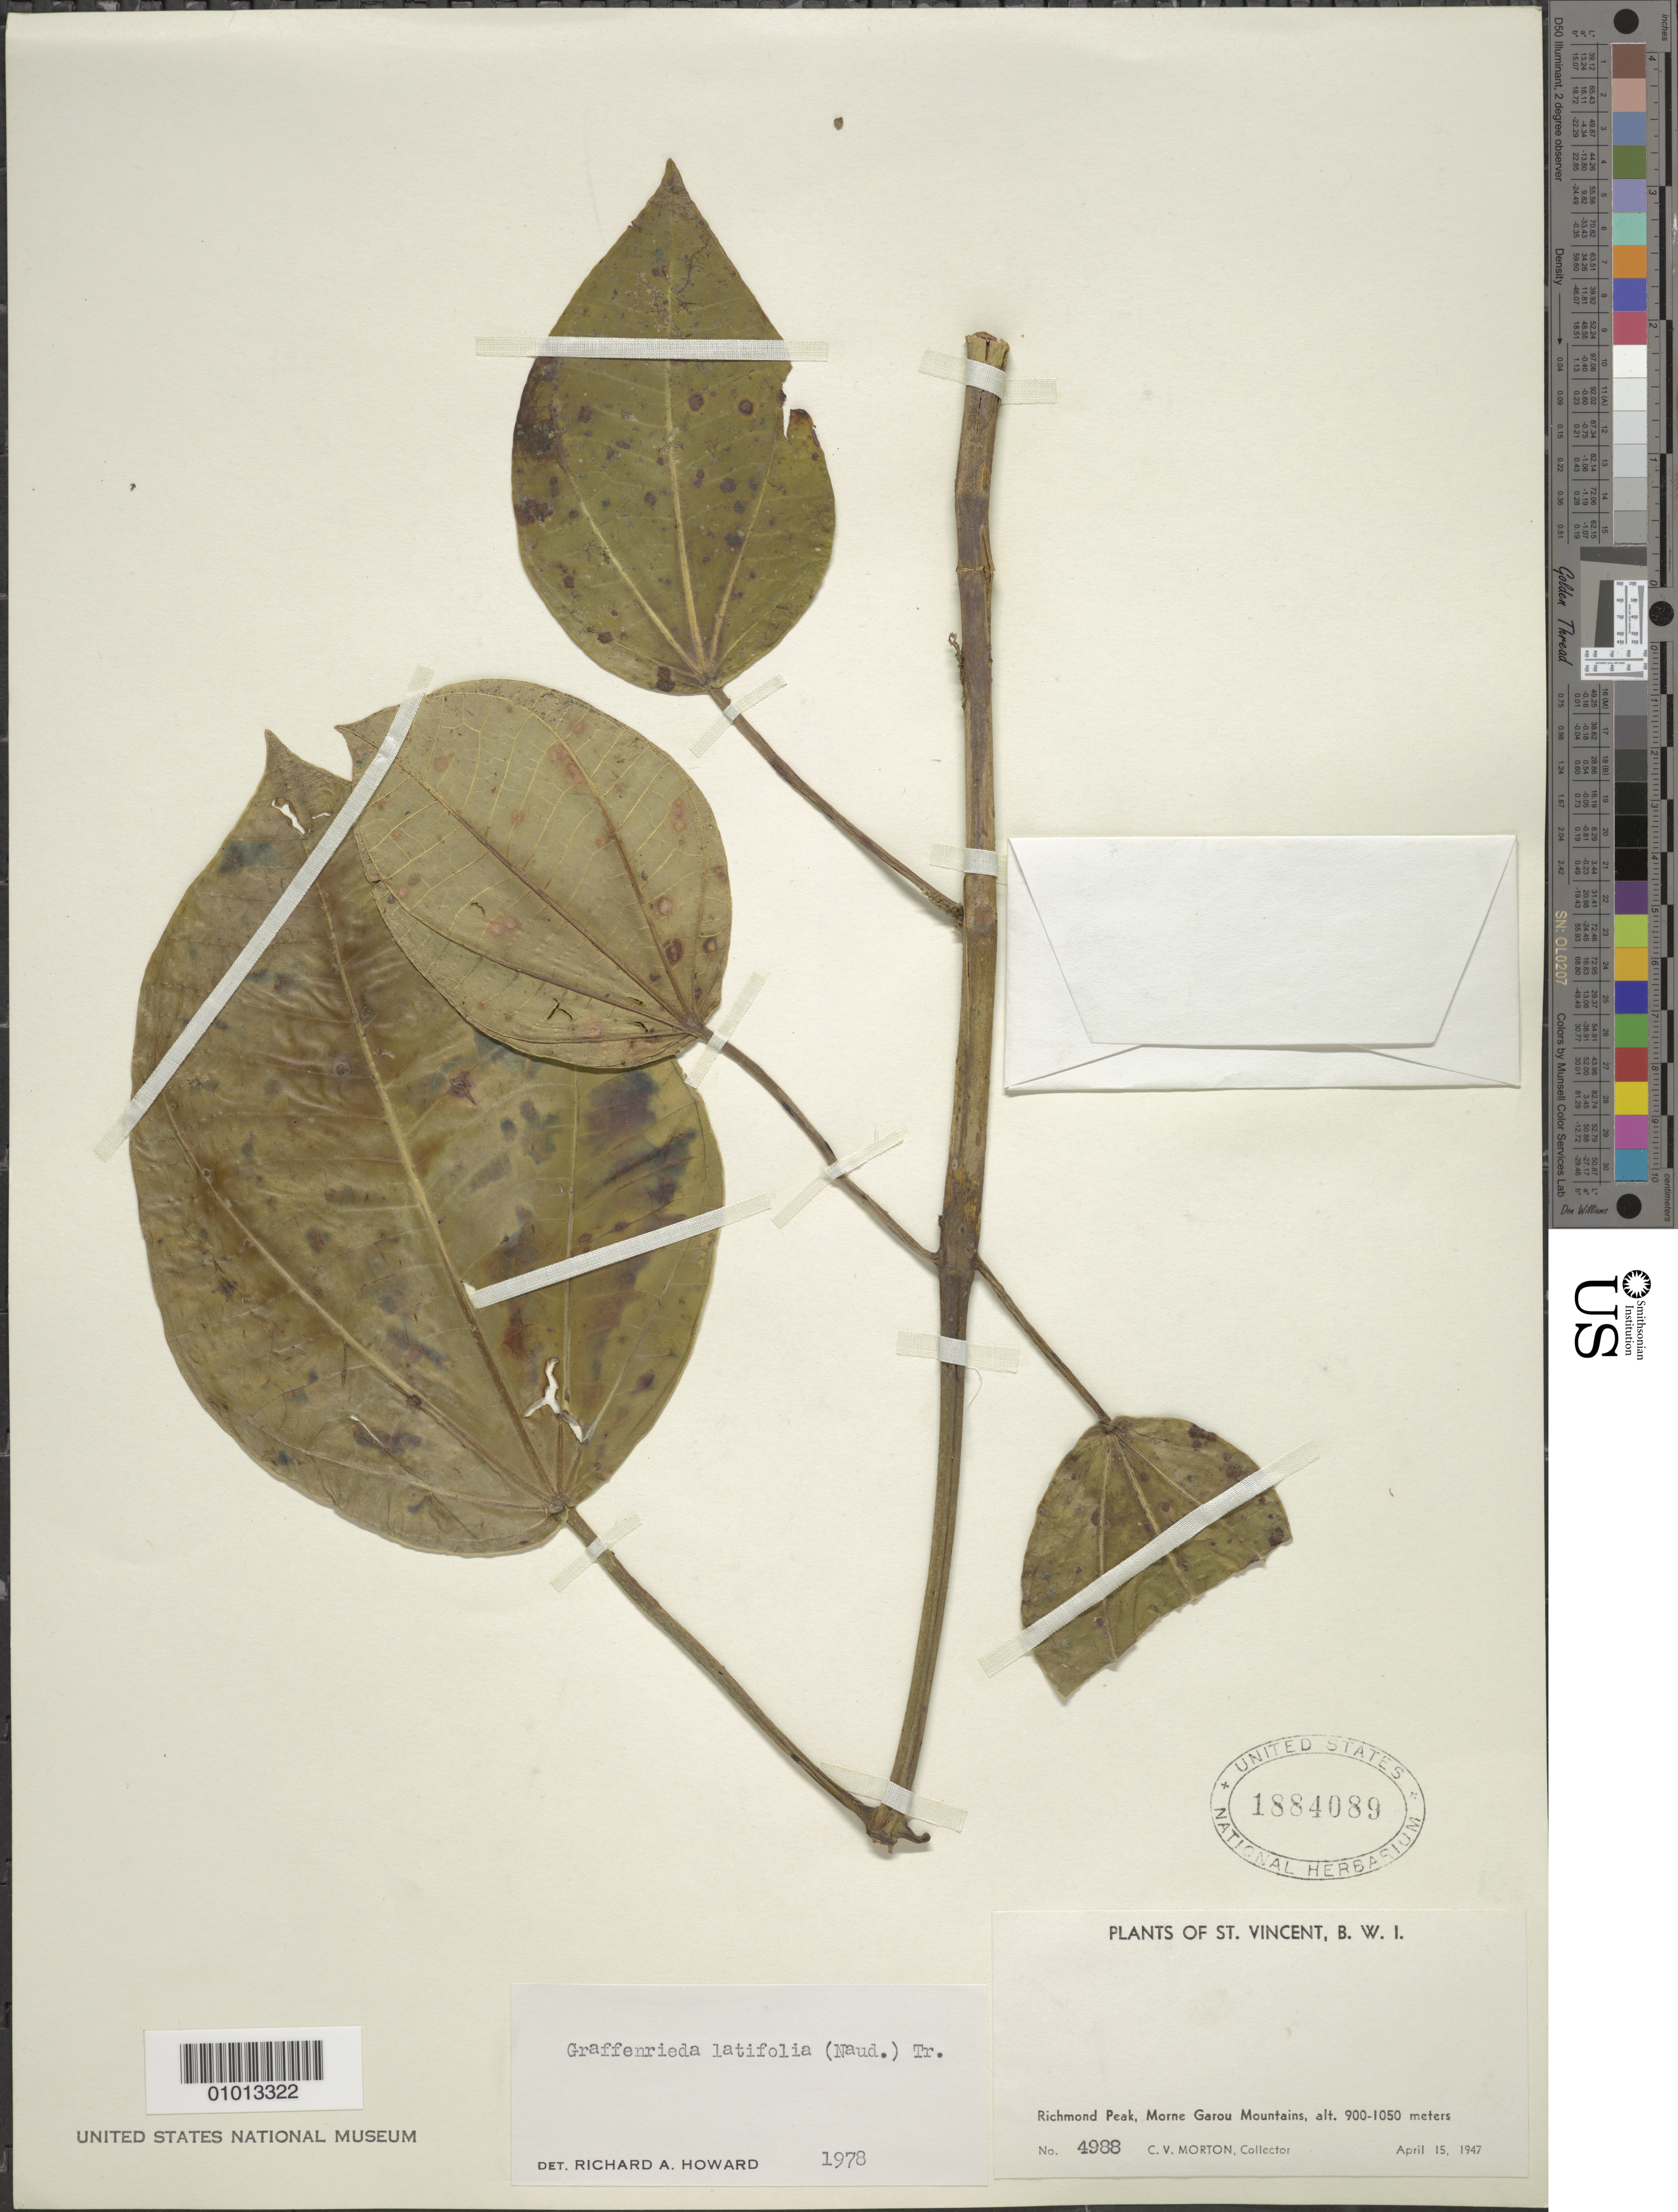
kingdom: Plantae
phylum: Tracheophyta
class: Magnoliopsida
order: Myrtales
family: Melastomataceae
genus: Graffenrieda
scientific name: Graffenrieda latifolia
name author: (Naudin) Triana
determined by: Howard, R. A.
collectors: C. V. Morton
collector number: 4988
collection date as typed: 15 Apr 1947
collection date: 1947-04-15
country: St. Vincent - Grenadines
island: St. Vincent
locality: Richmond Peak, Morne Garou Mountains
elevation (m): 900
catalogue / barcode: US 1884089